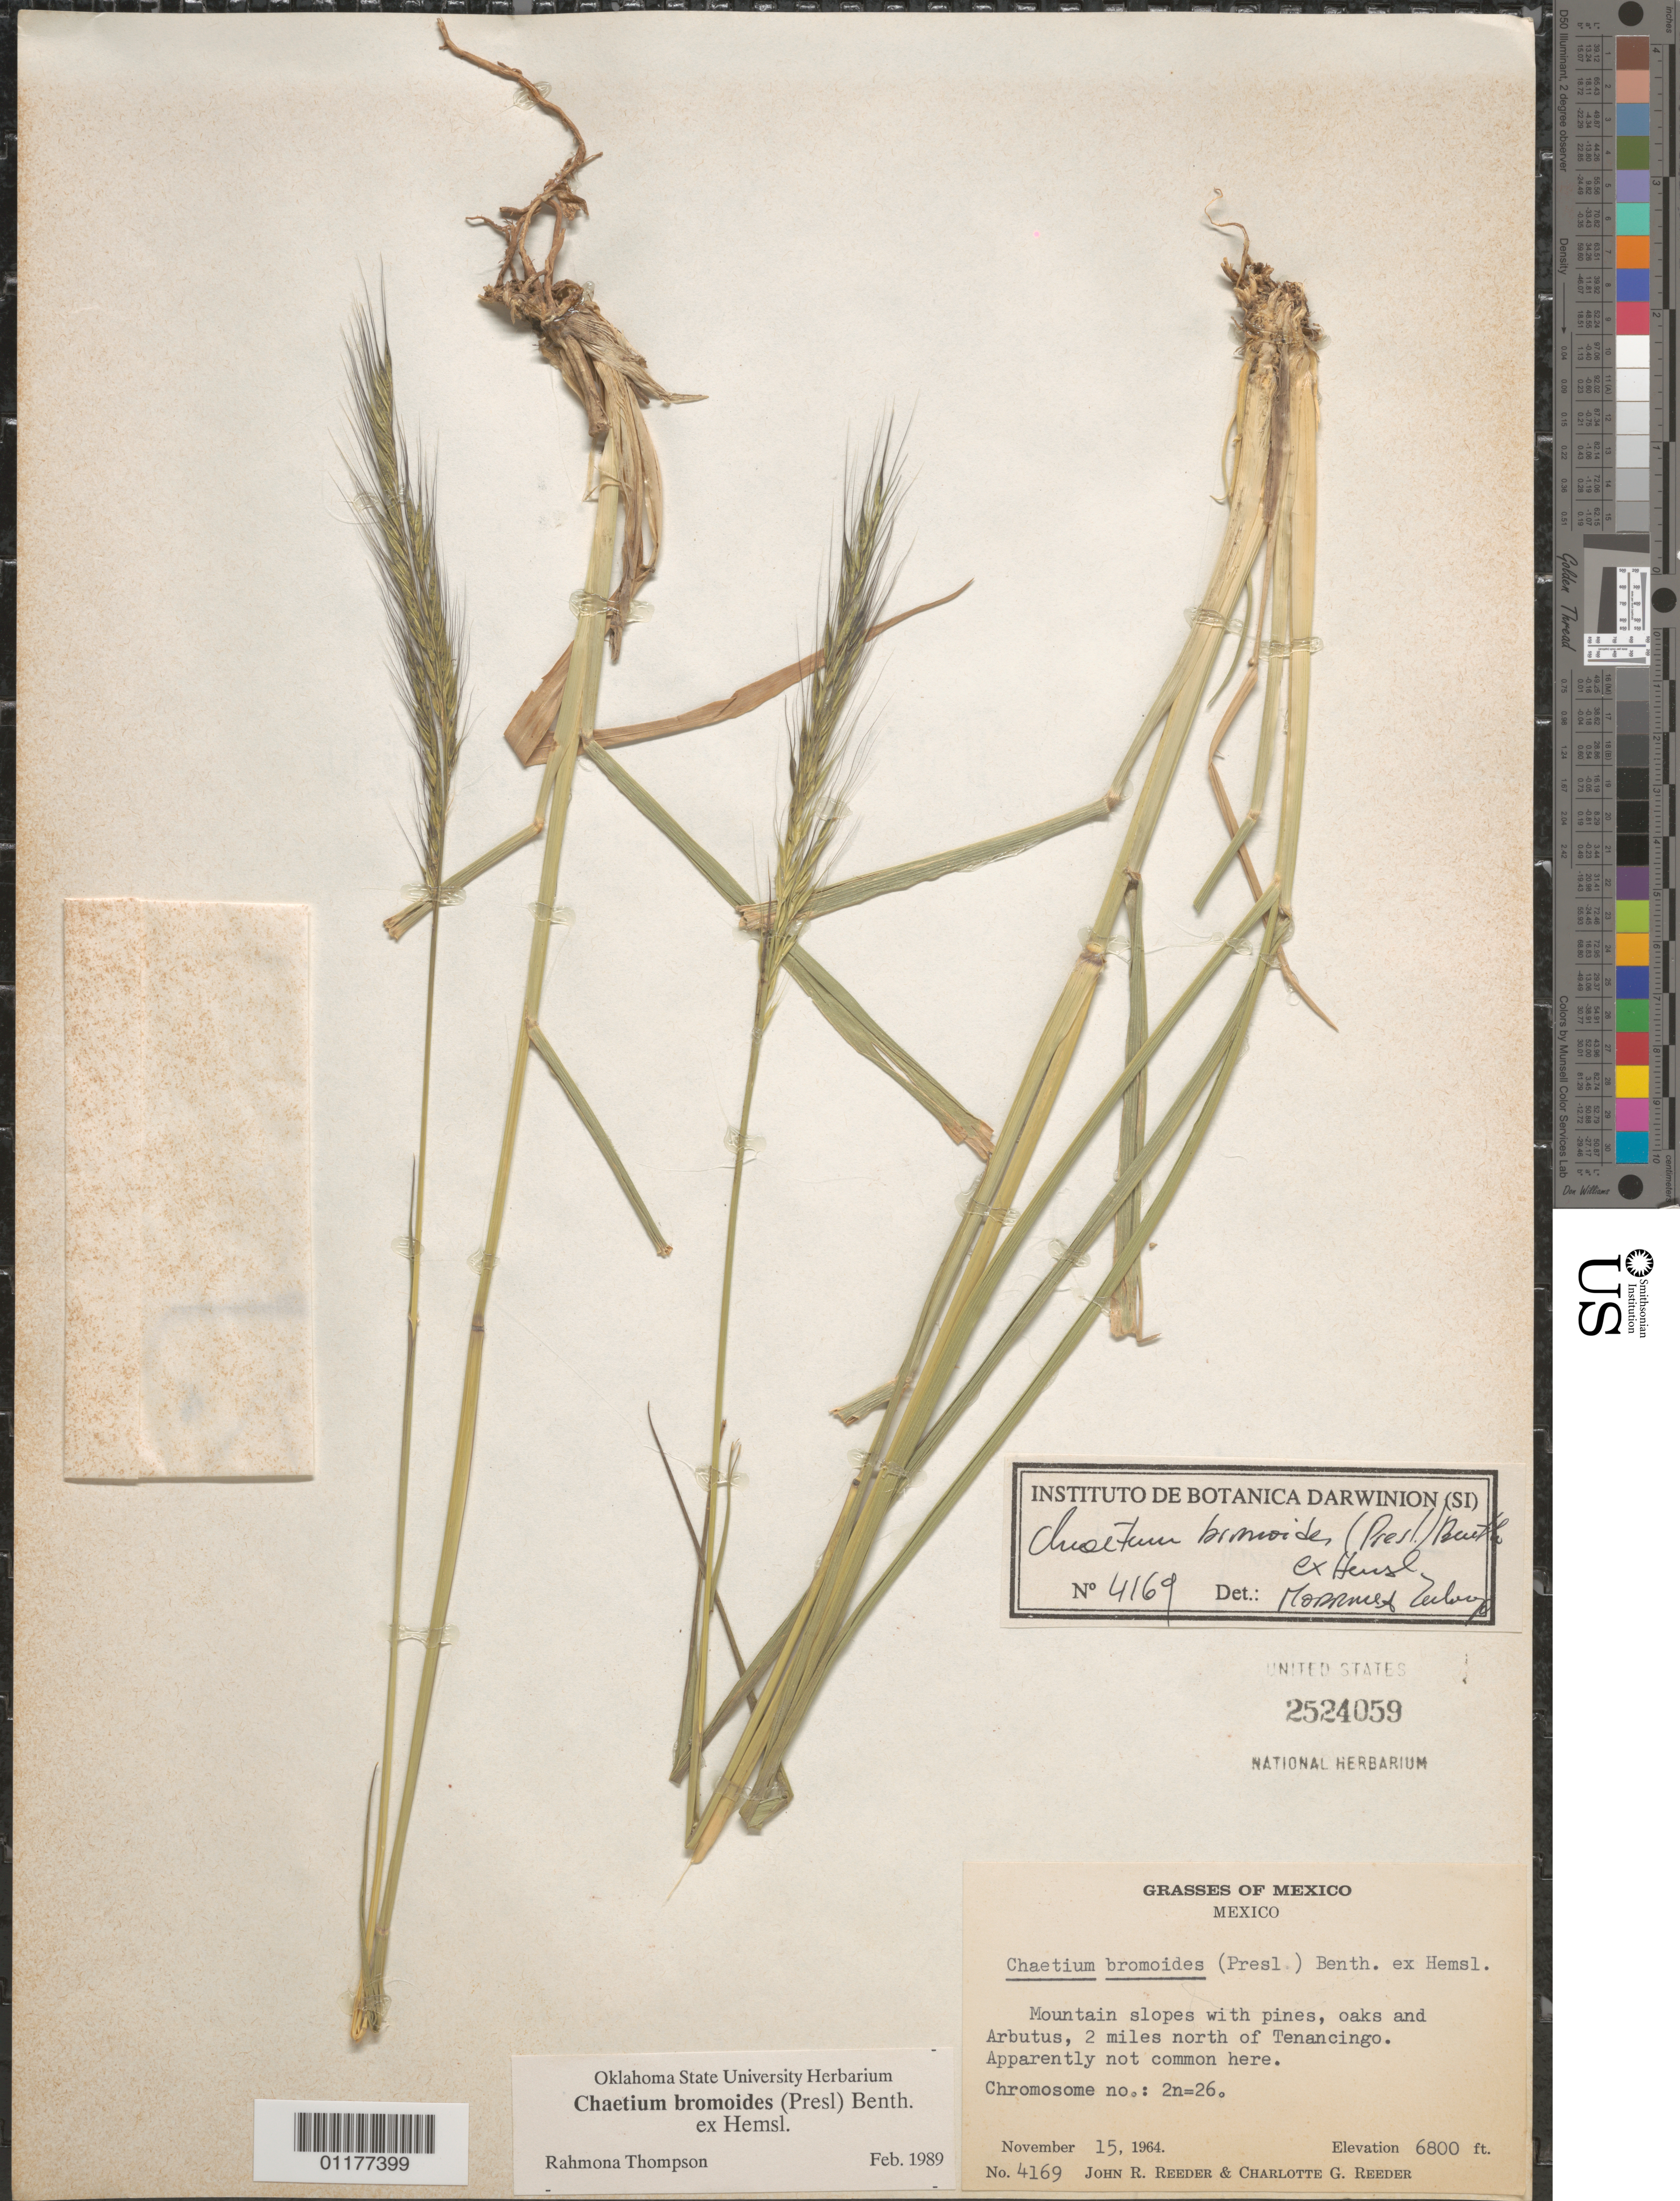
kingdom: Plantae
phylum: Tracheophyta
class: Liliopsida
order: Poales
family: Poaceae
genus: Chaetium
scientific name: Chaetium bromoides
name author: (J. Presl) Benth. ex Hemsl.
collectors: J. R. Reeder & C. G. Reeder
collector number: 4169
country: Mexico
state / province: México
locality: n of Tenancingo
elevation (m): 2073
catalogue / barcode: US 2524059